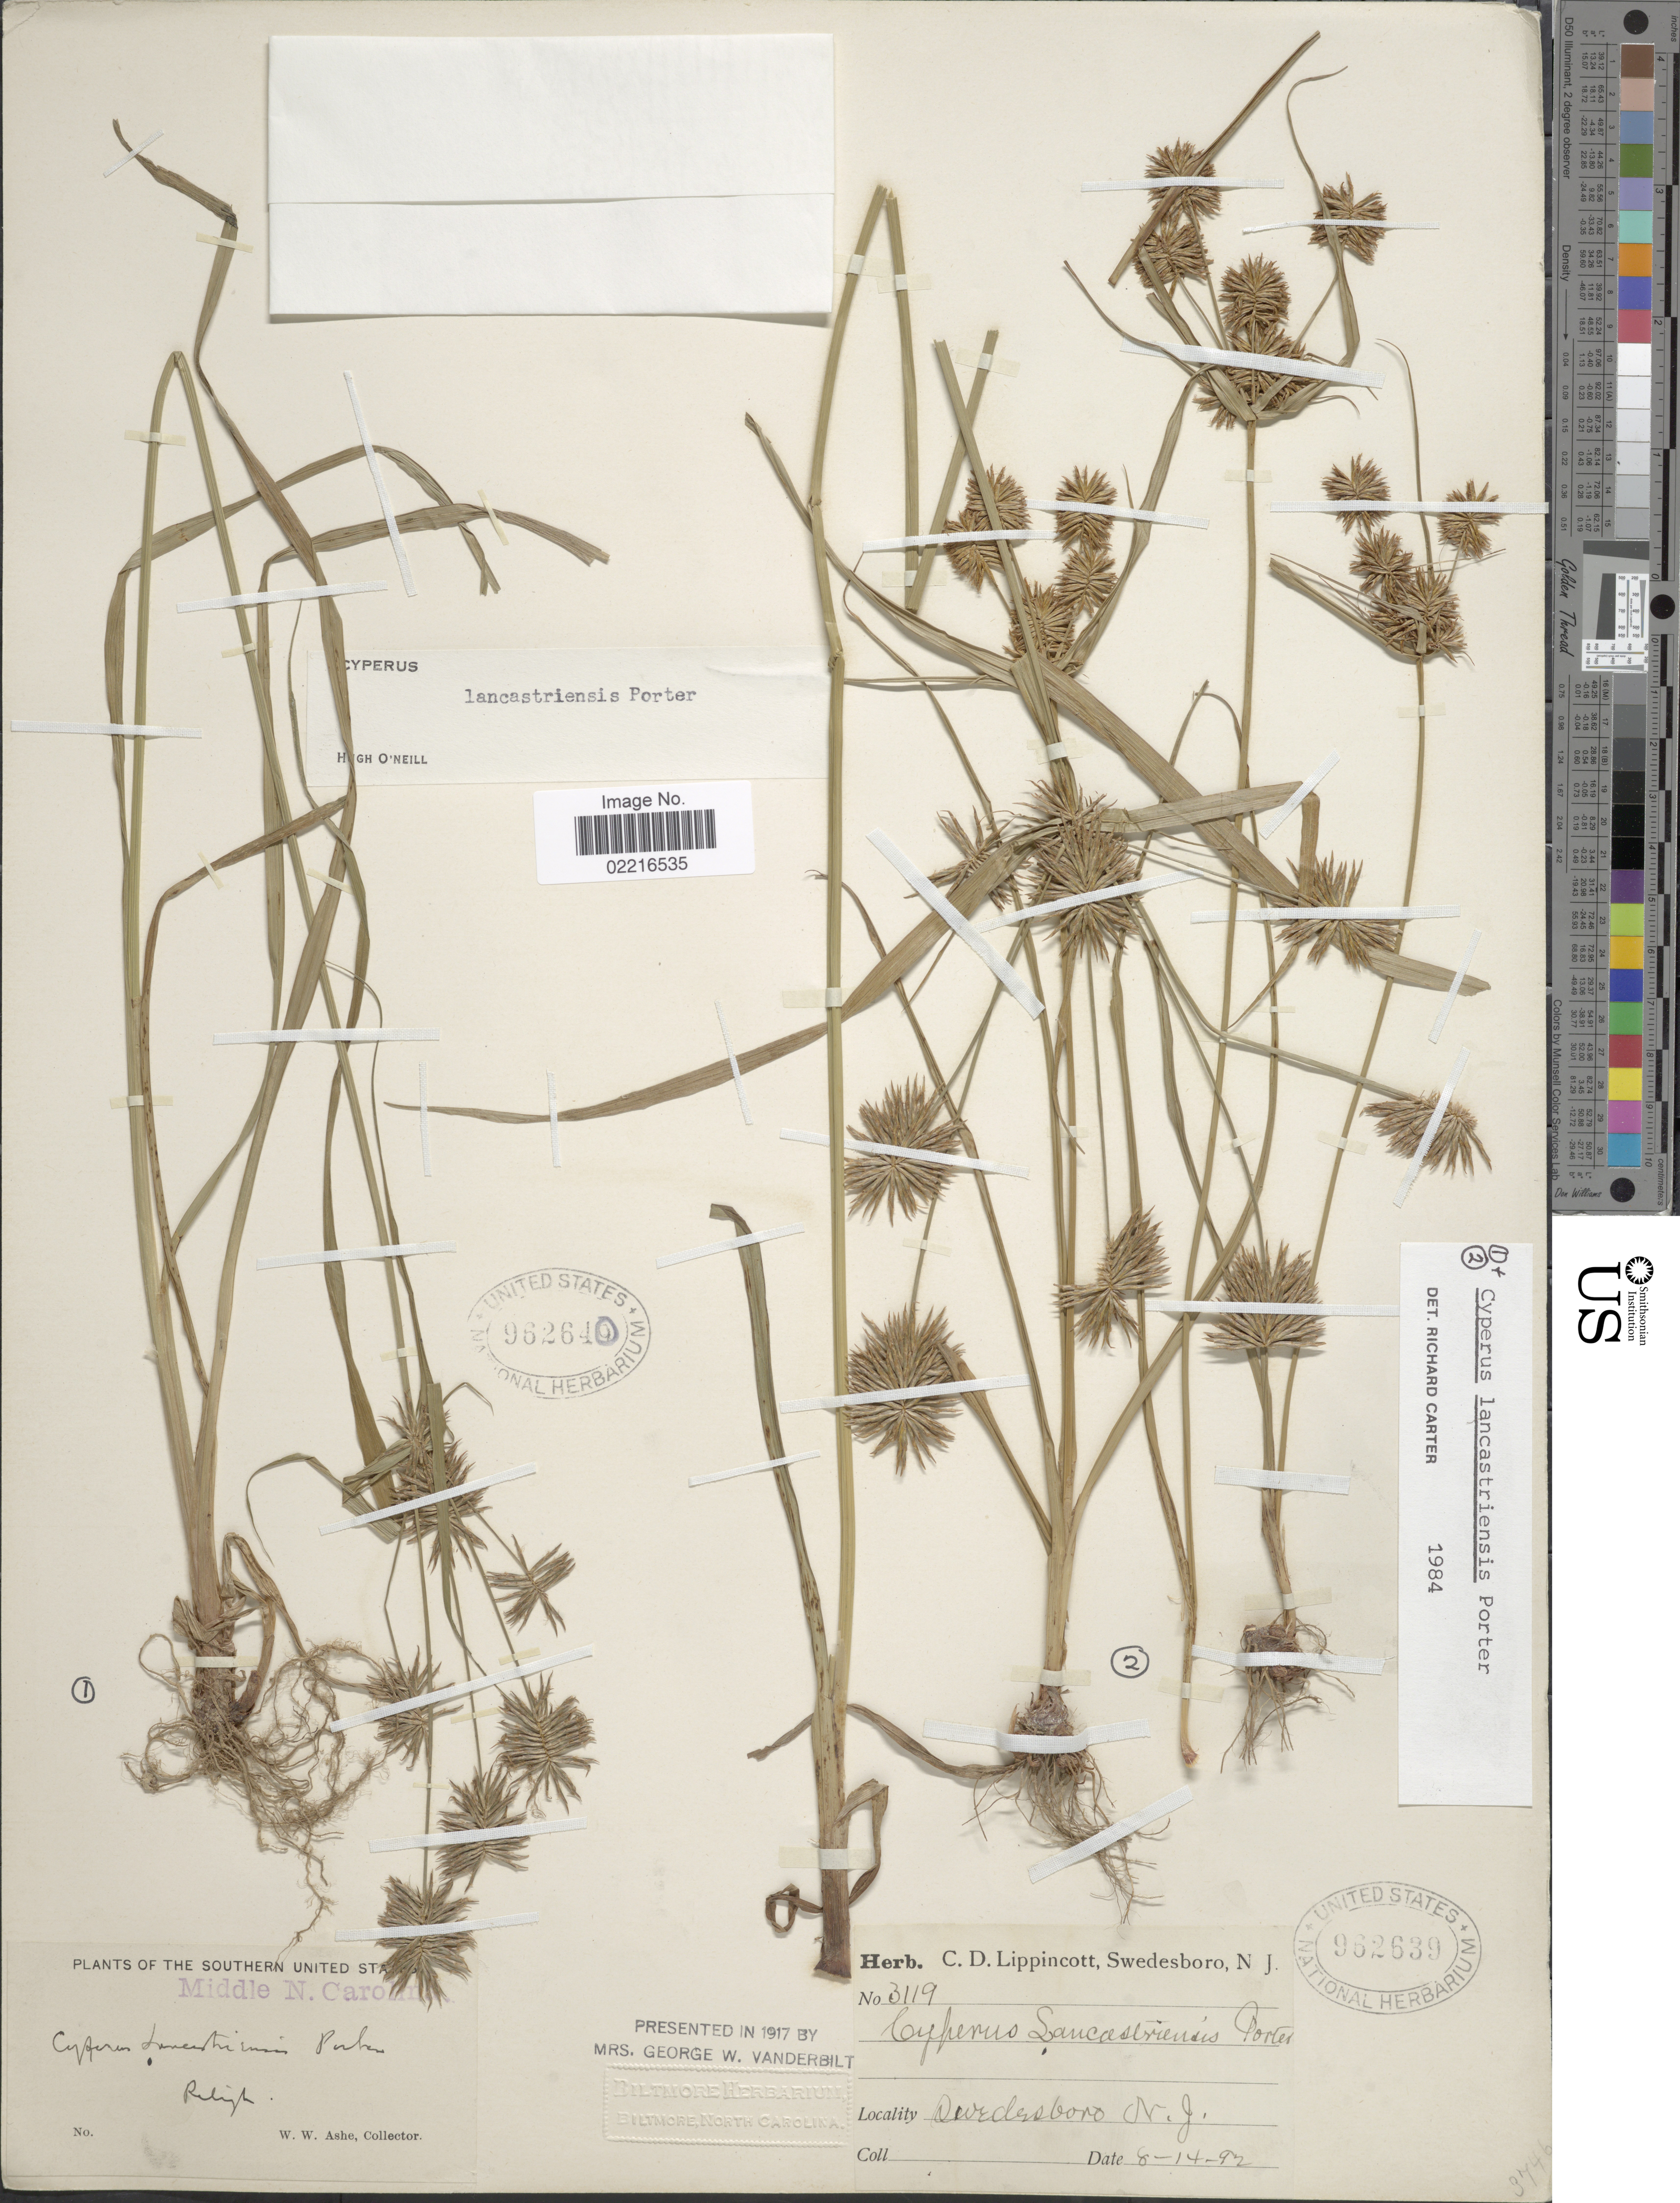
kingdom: Plantae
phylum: Tracheophyta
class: Liliopsida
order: Poales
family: Cyperaceae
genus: Cyperus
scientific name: Cyperus lancastriensis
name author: Porter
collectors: ex herb. C. D. Lippincott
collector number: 3119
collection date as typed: Transcribed d/m/y: 14/8/92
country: United States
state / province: New Jersey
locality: Swedersboro, N.J.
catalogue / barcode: US 962639-2